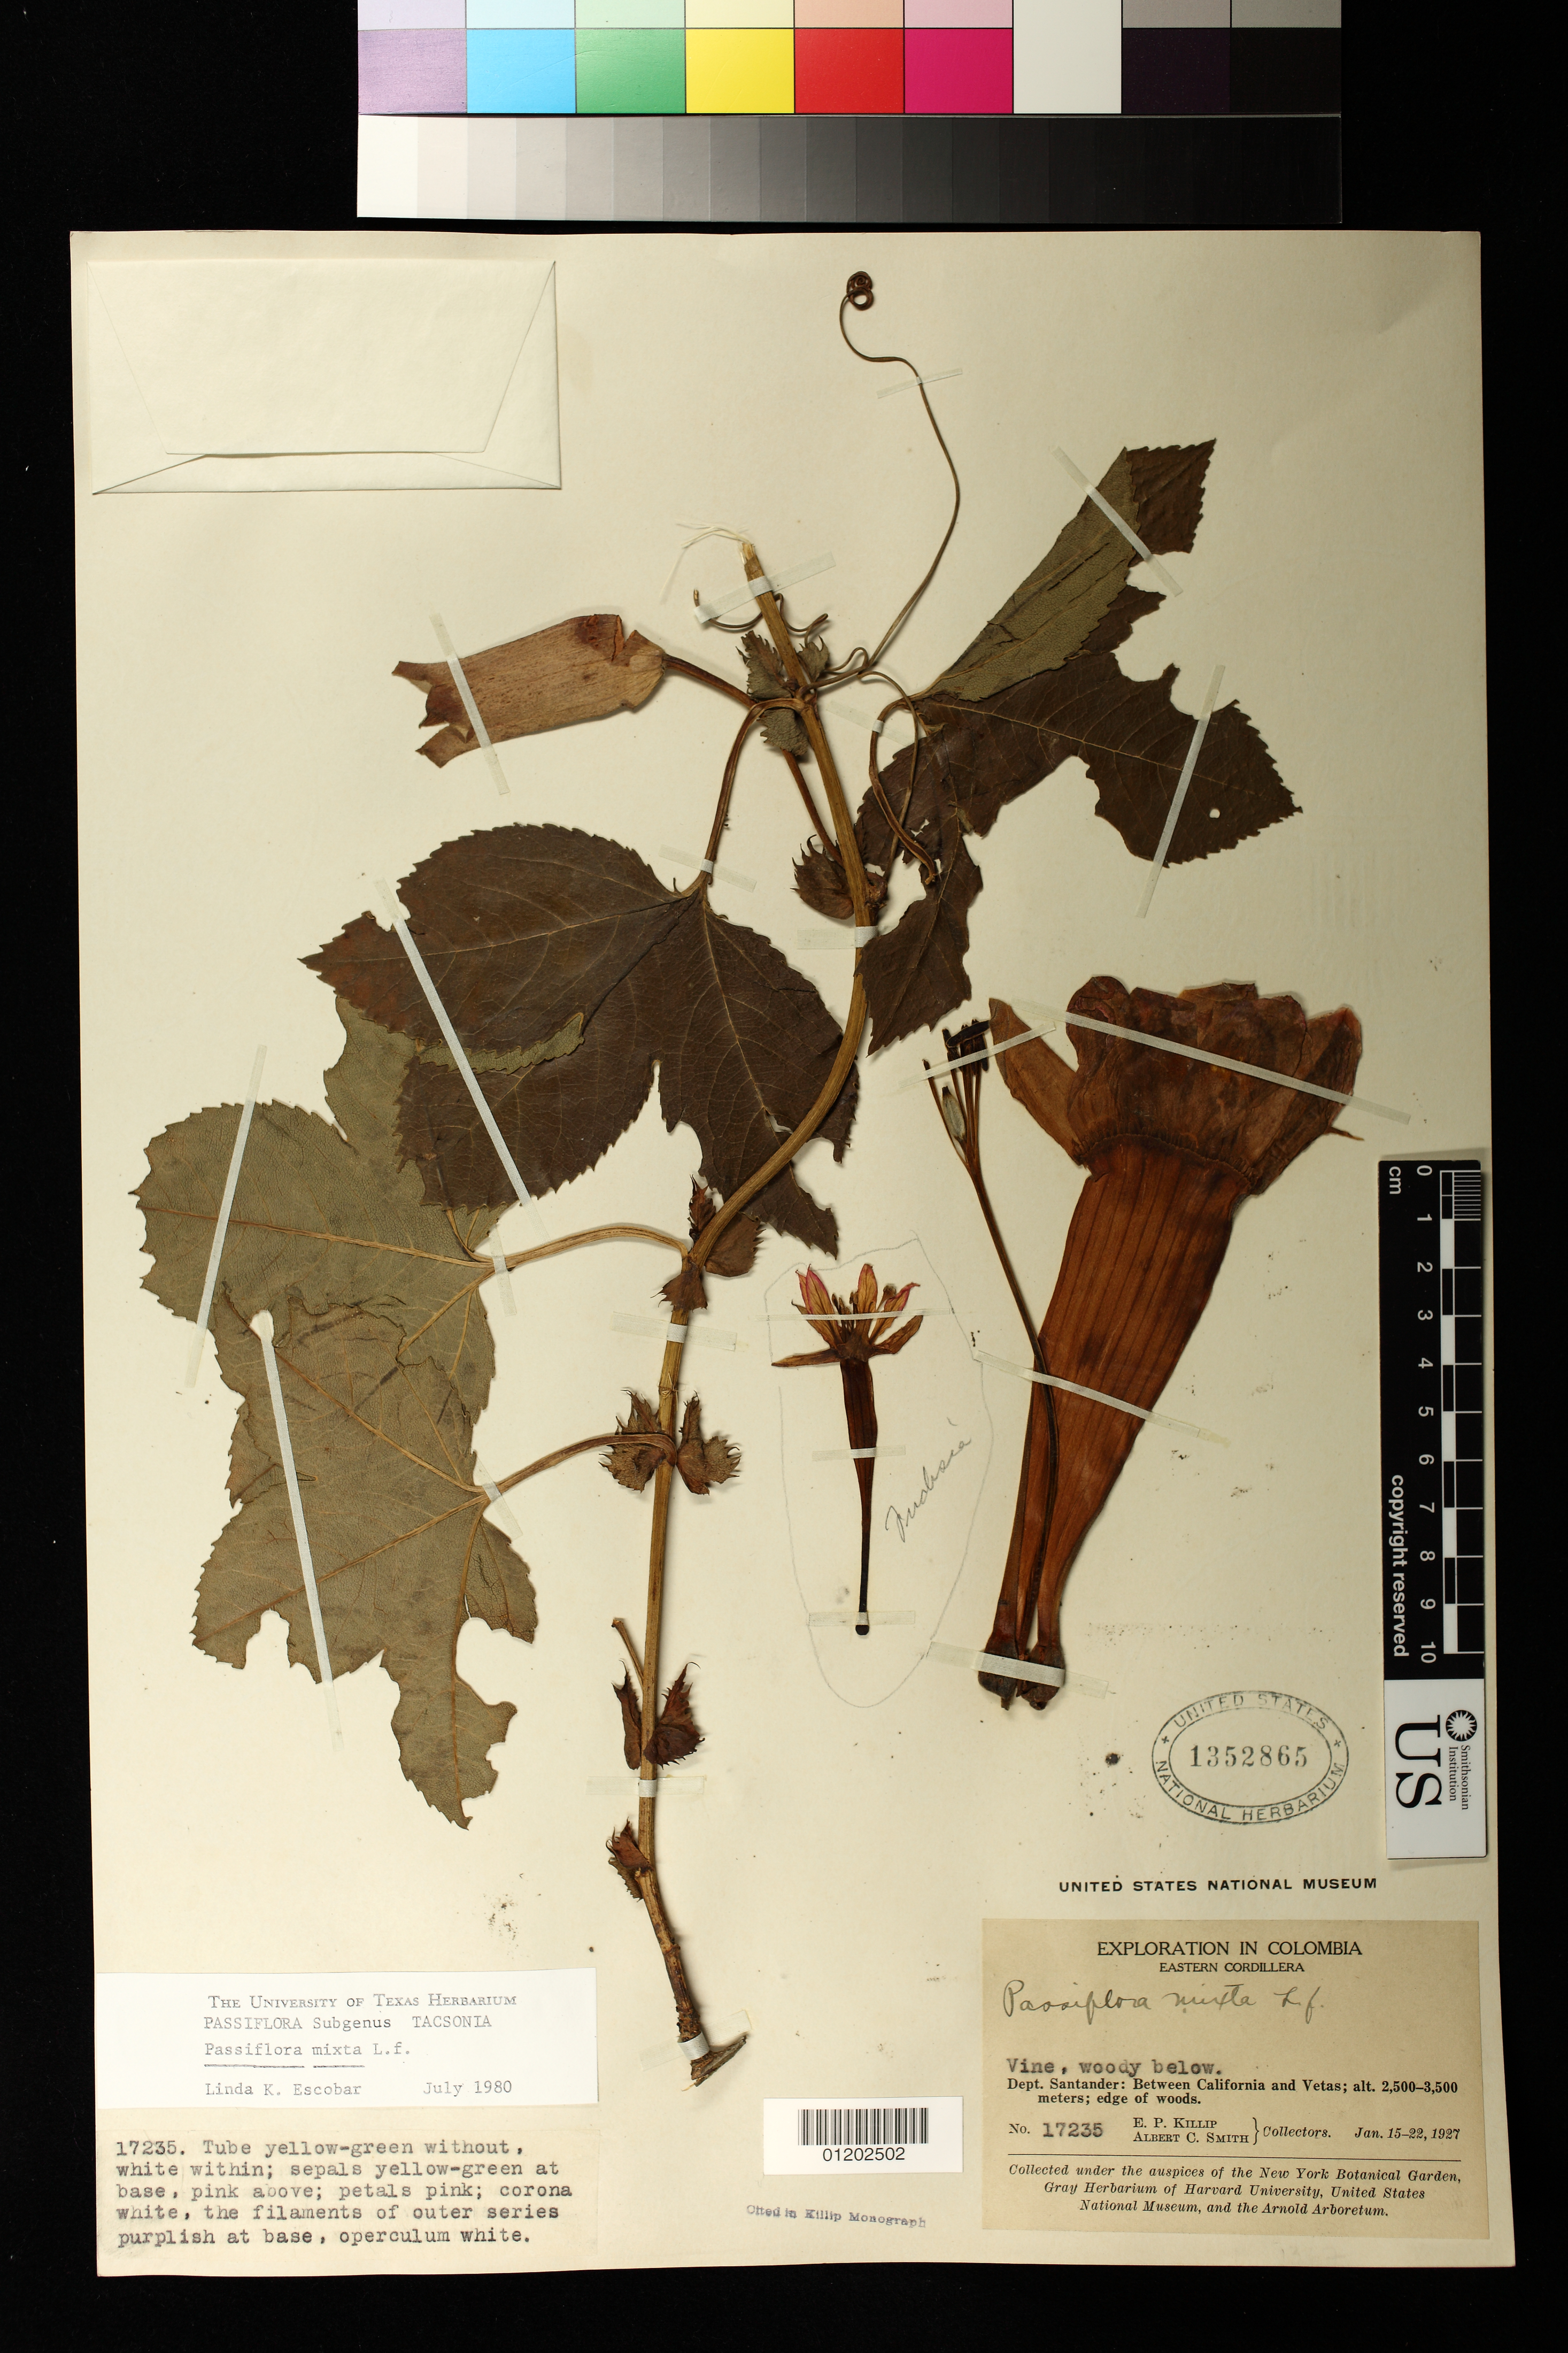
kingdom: Plantae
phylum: Tracheophyta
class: Magnoliopsida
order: Malpighiales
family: Passifloraceae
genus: Passiflora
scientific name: Passiflora mixta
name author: L. f.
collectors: E. P. Killip & A. C. Smith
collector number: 17235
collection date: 1927-01-15/1927-01-22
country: Colombia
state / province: Santander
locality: Between California and Vetas; alt. 2,500-3,500 meters; edge of woods.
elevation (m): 2500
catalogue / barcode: US 1352865